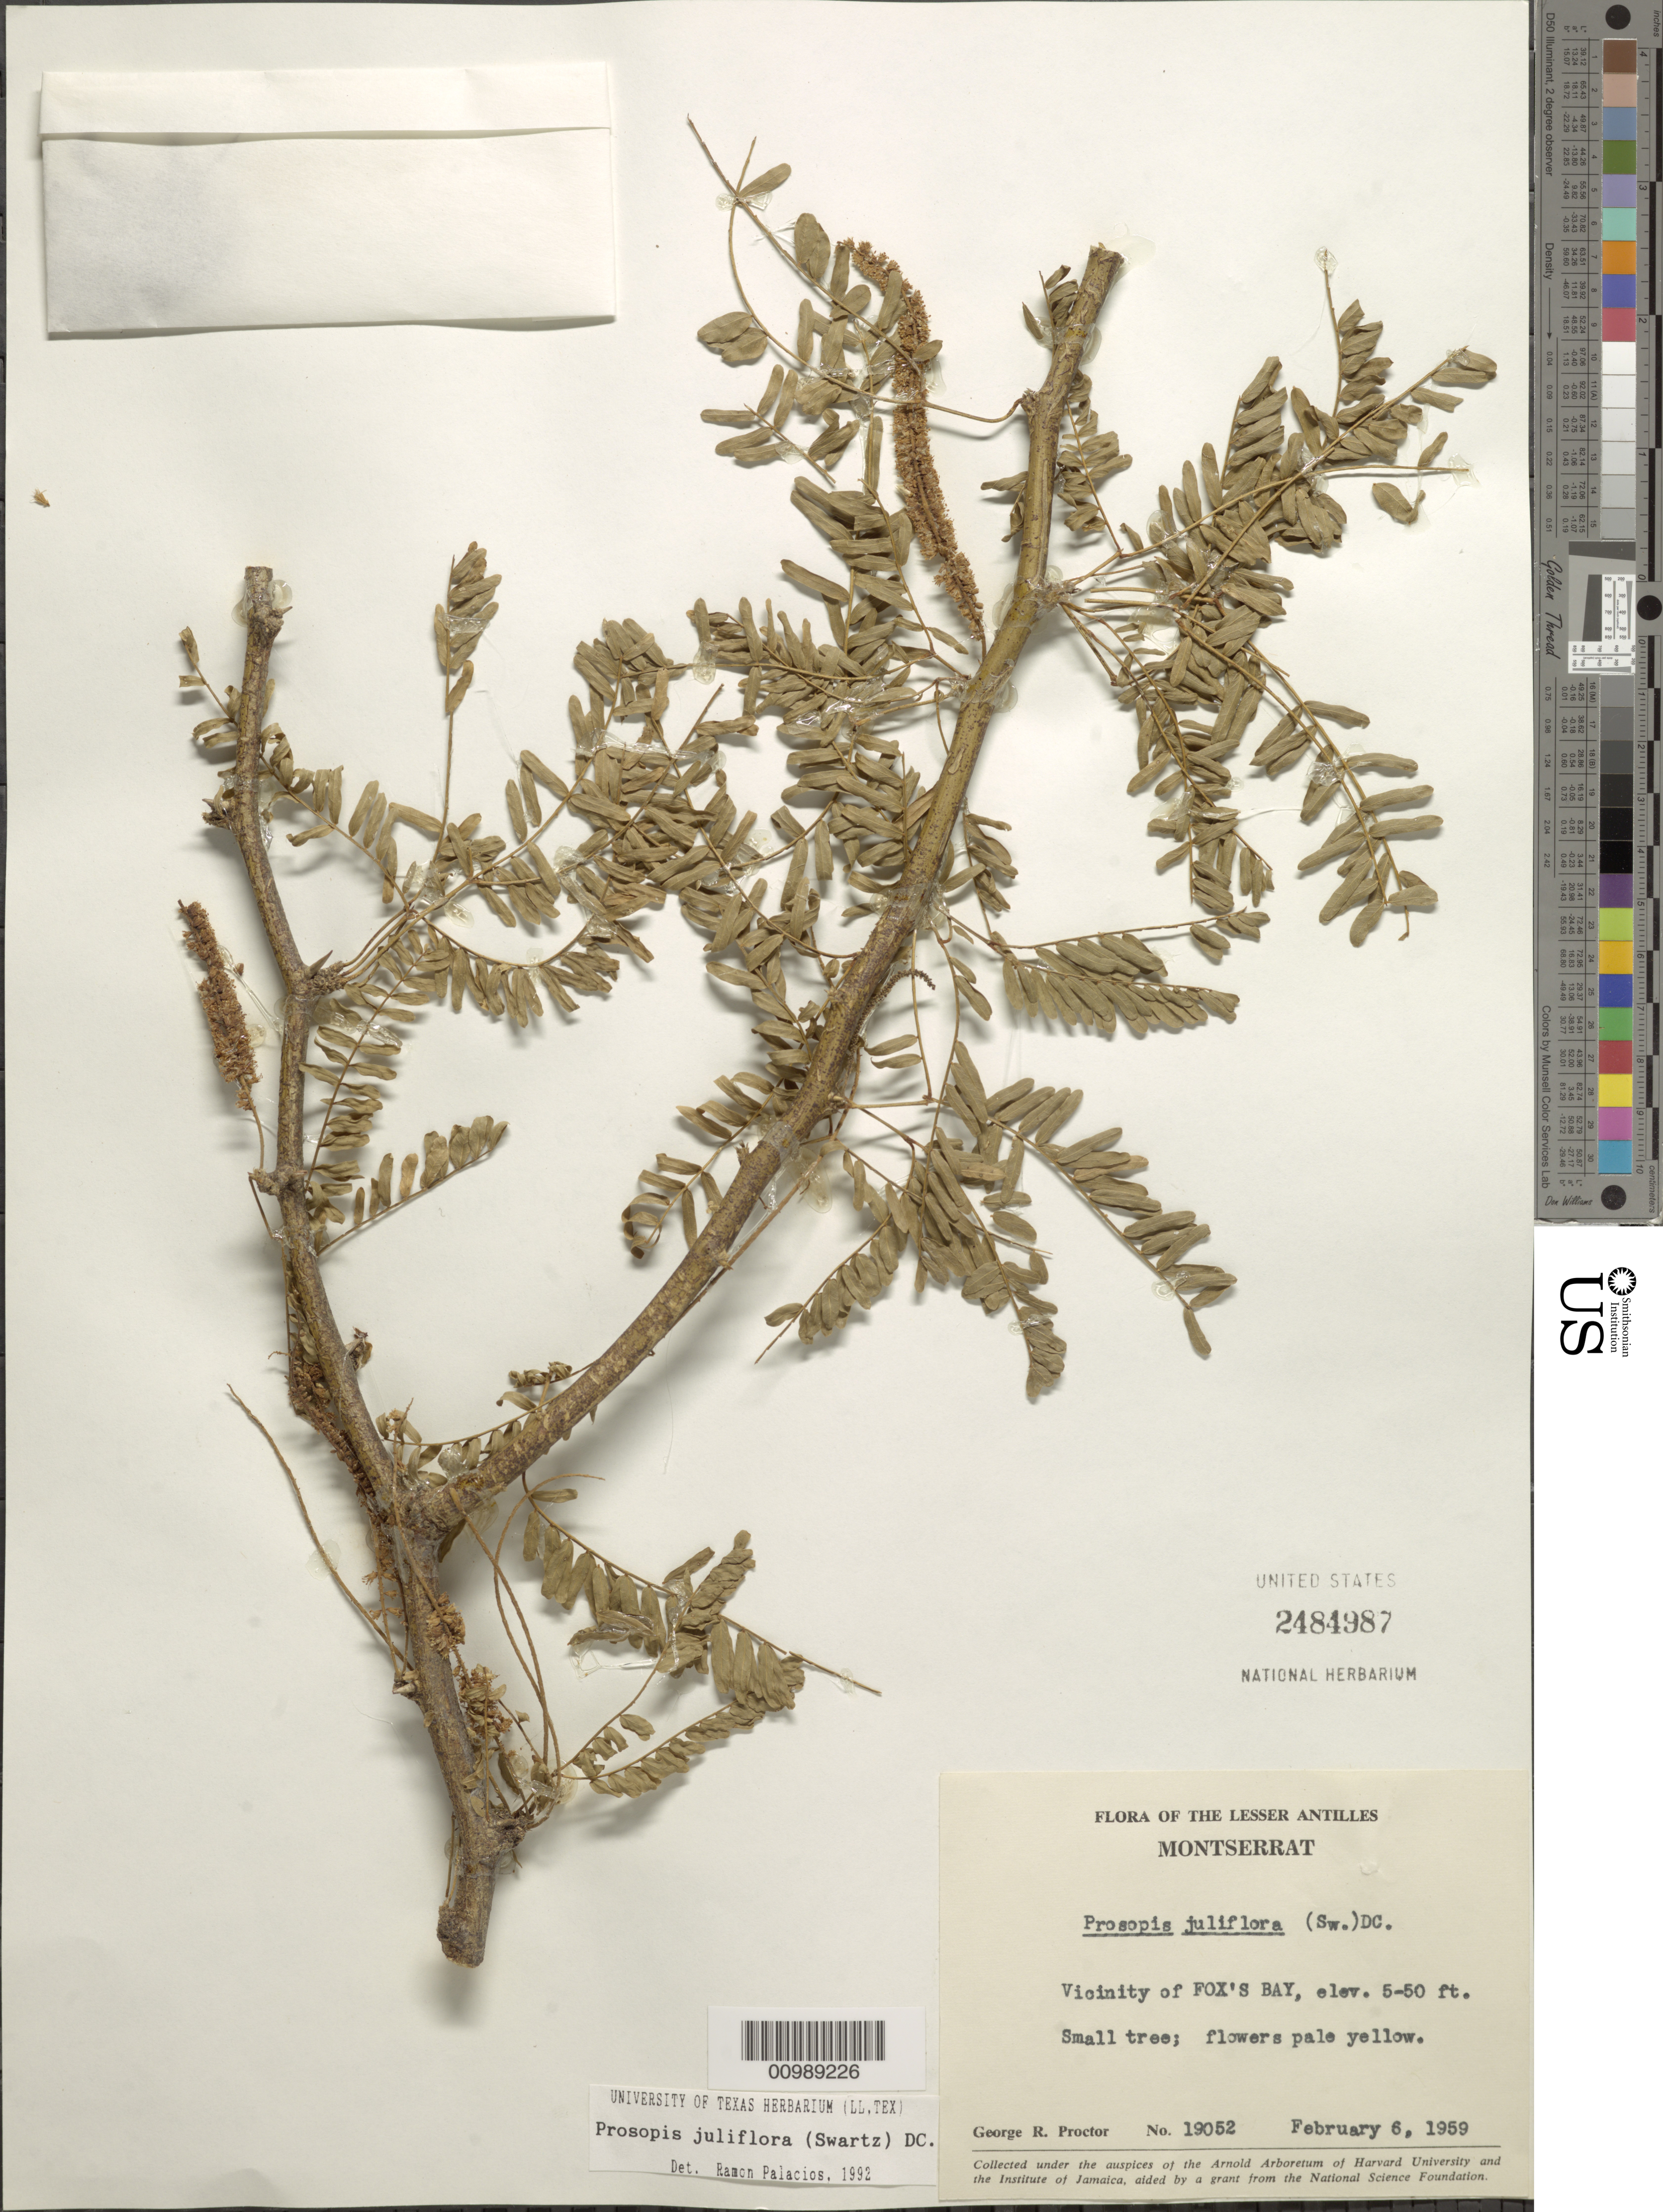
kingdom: Plantae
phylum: Tracheophyta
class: Magnoliopsida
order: Fabales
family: Fabaceae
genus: Neltuma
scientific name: Neltuma juliflora var. juliflora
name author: (Sw.) Raf.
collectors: G. R. Proctor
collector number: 19052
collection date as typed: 06 Feb 1959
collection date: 1959-02-06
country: Montserrat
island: Montserrat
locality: Fox's Bay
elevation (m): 2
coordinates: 0 N, 0 E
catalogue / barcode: US 2484987